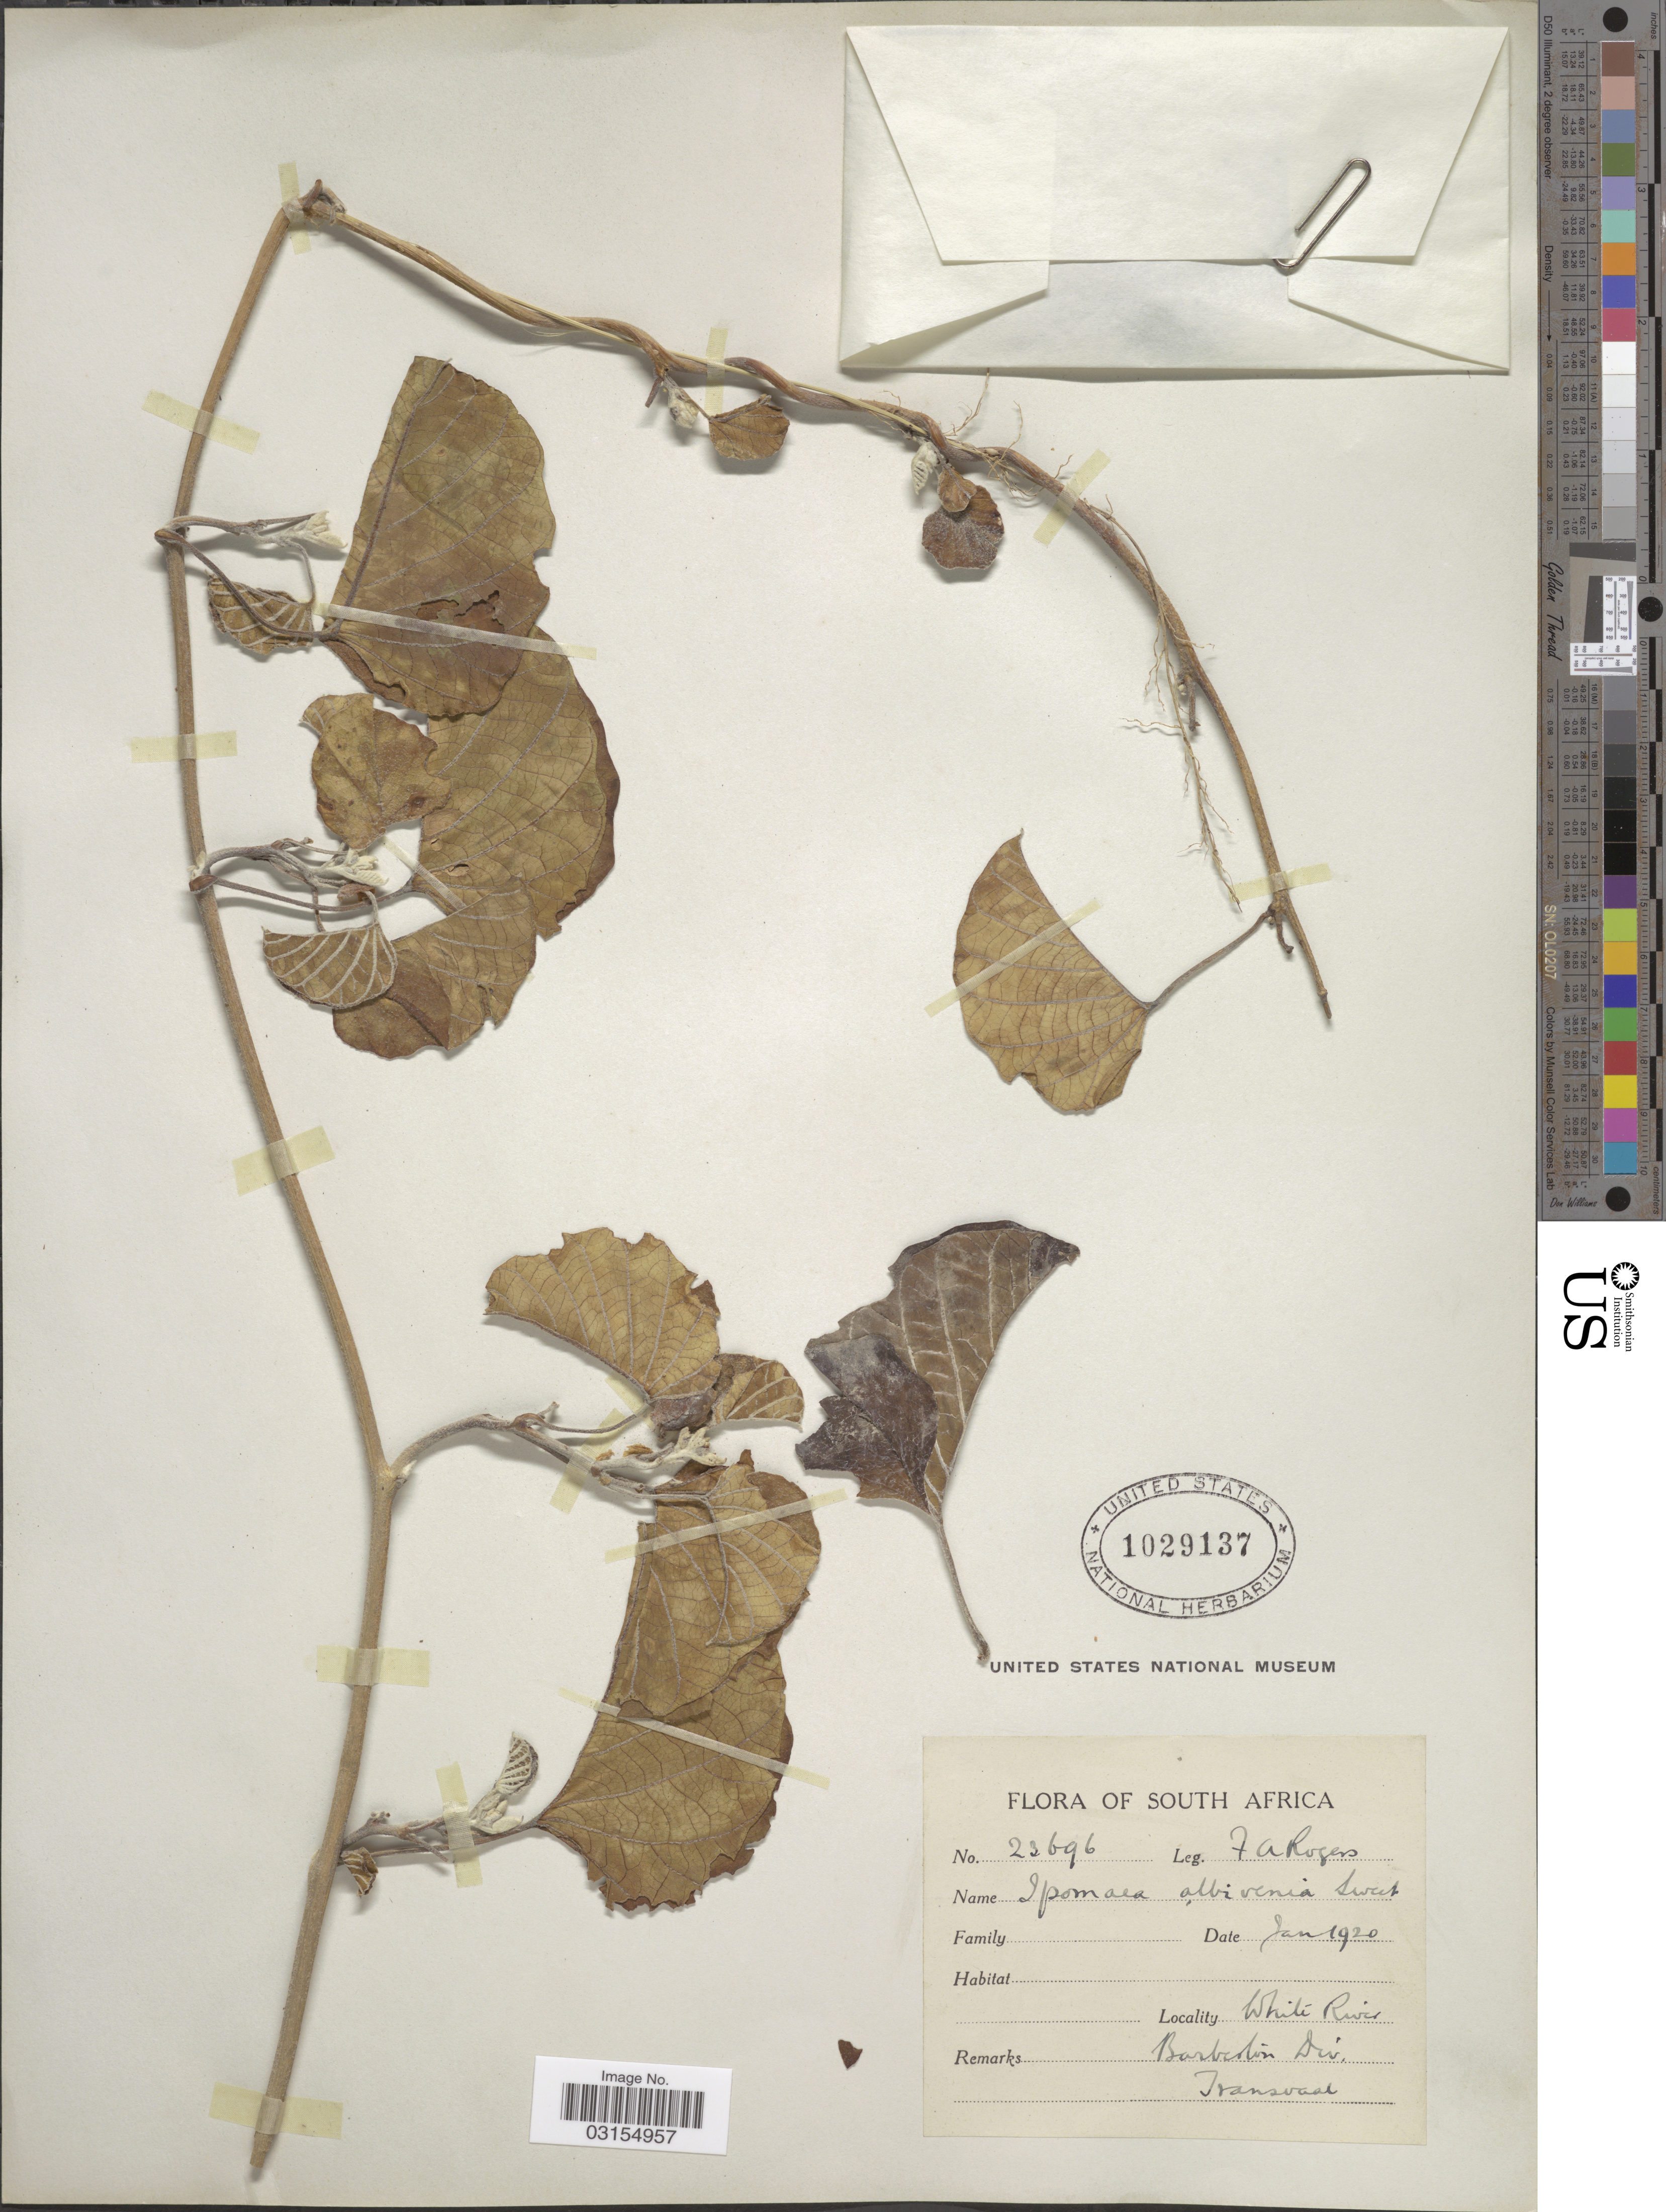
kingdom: Plantae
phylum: Tracheophyta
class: Magnoliopsida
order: Solanales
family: Convolvulaceae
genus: Ipomoea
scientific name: Ipomoea albivenia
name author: Sweet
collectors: F. A. Rogers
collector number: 23696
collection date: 1920-01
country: South Africa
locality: White River, Barberton Div. Transvaal.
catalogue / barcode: US 1029137